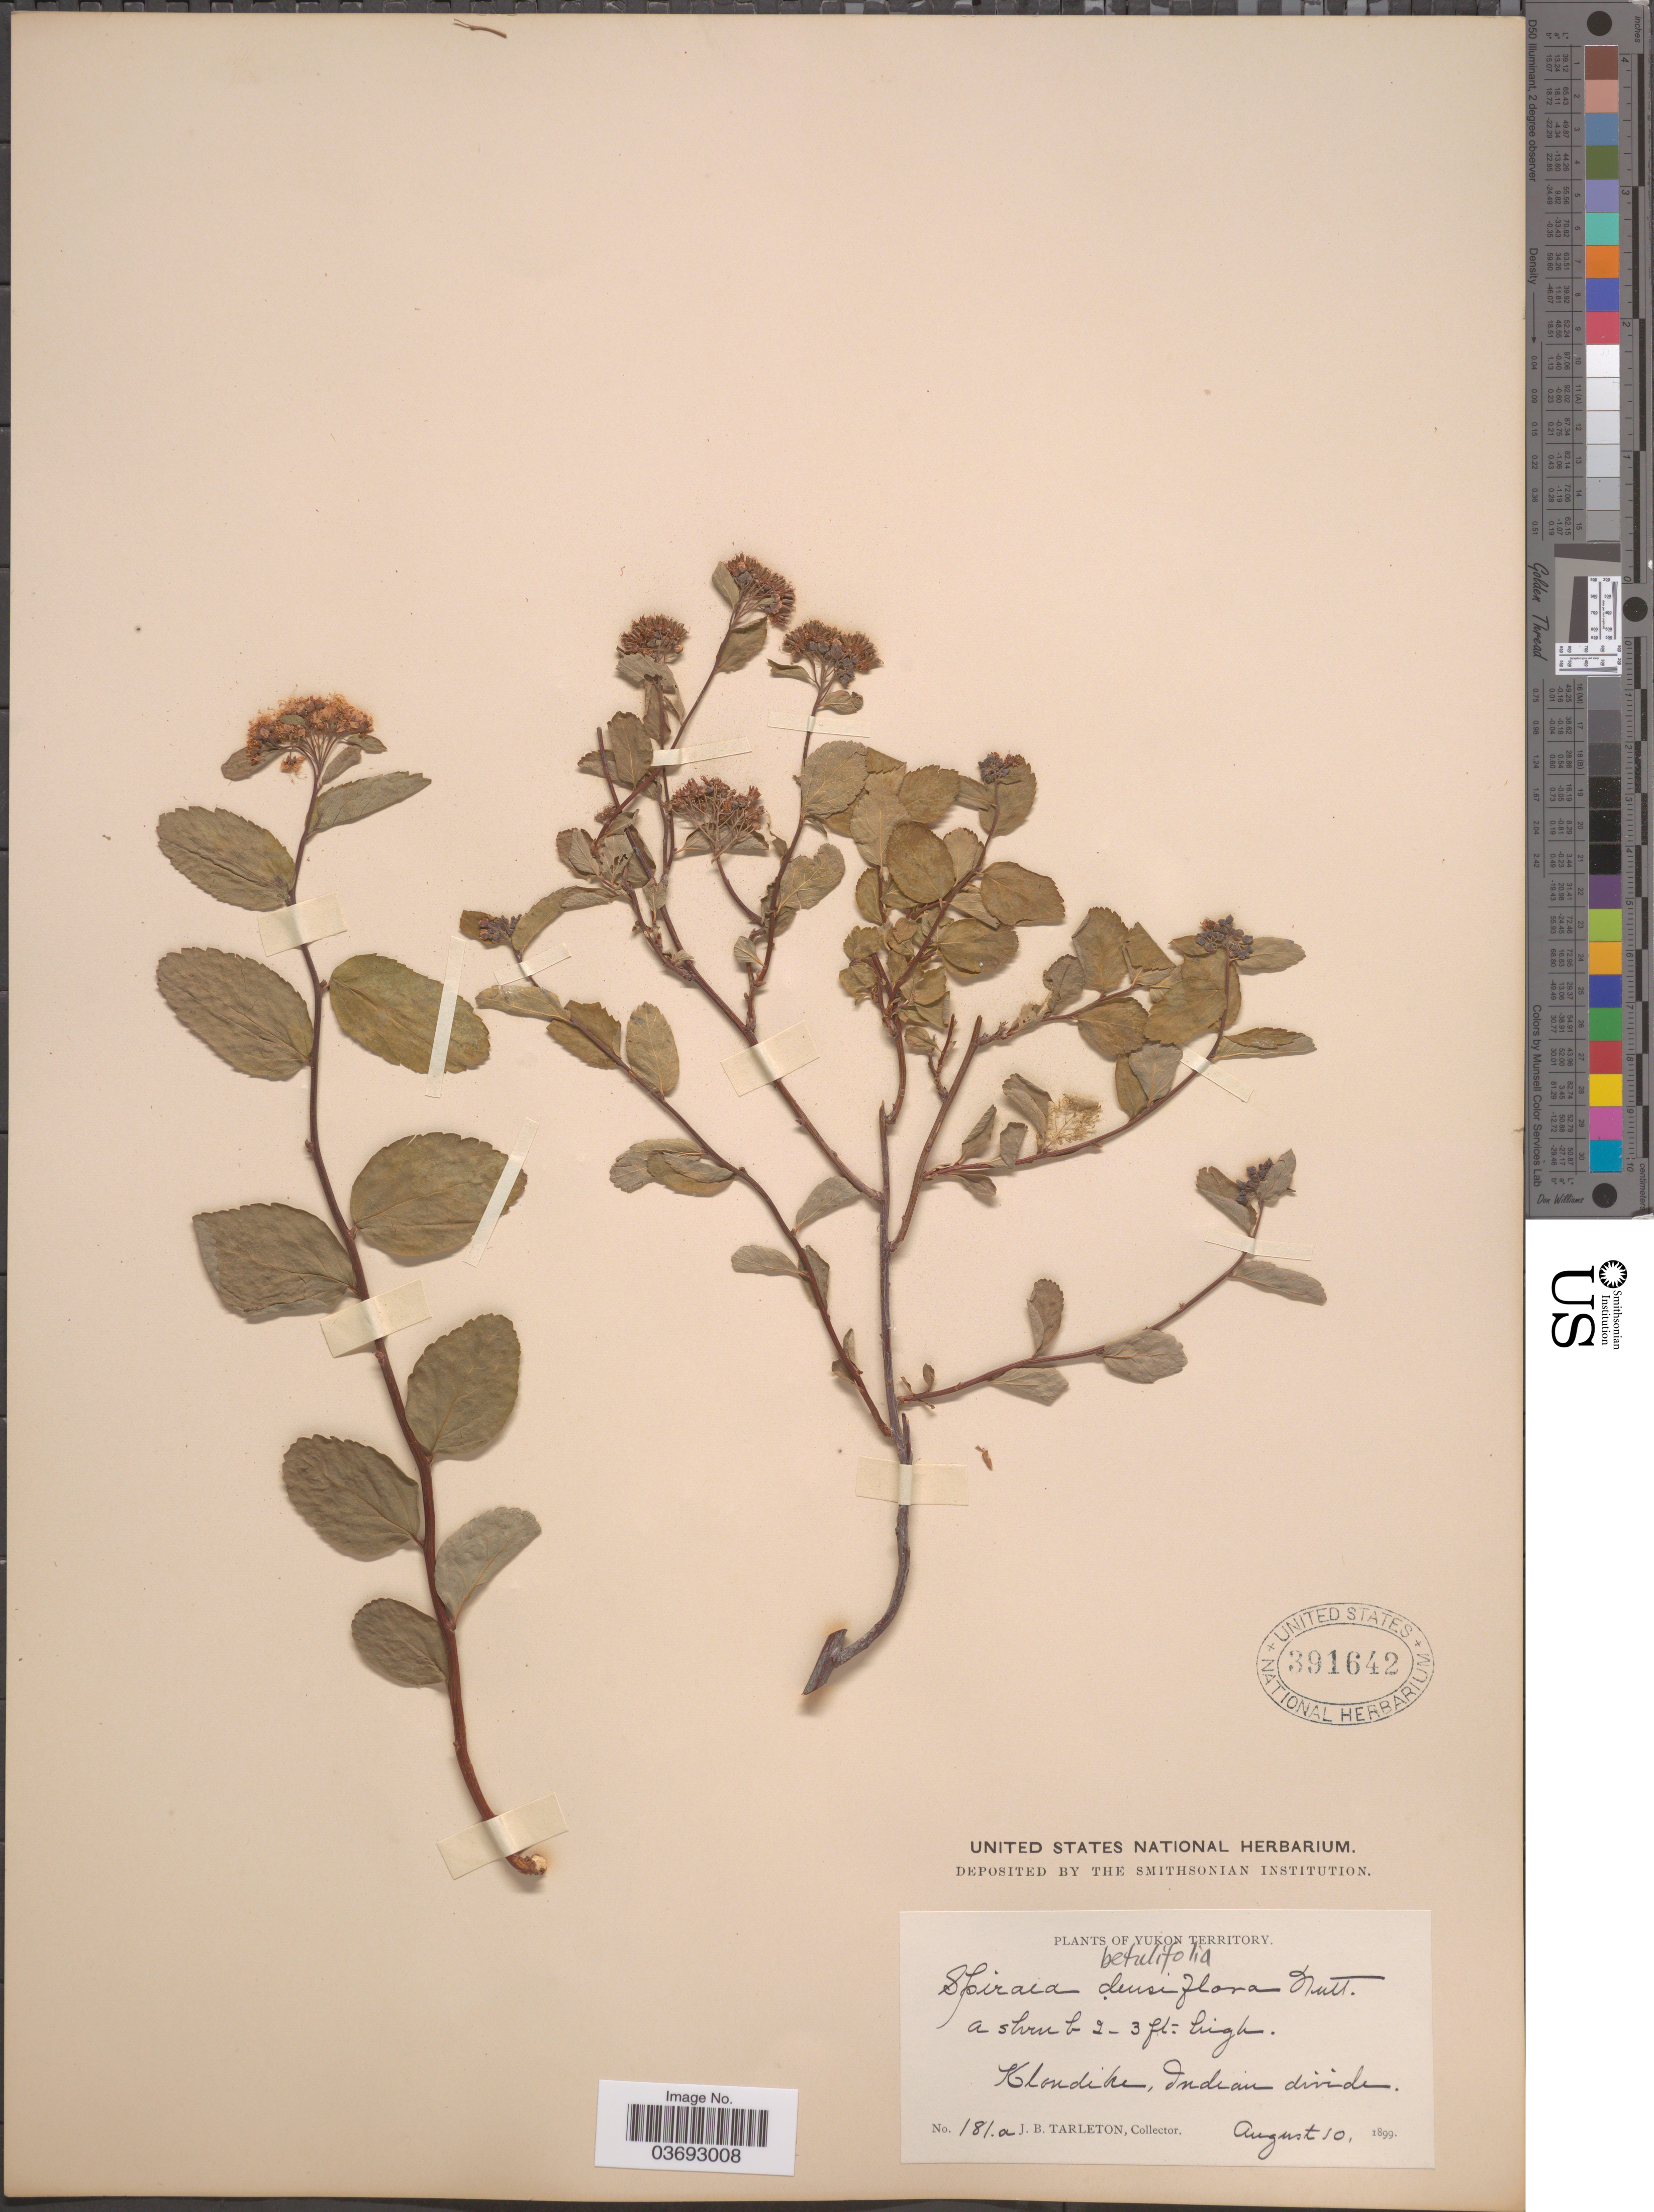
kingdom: Plantae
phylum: Tracheophyta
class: Magnoliopsida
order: Rosales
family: Rosaceae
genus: Spiraea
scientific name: Spiraea stevenii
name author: (C.K. Schneid.) Rydb.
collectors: J. Tarleton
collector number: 181a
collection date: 1899-08-10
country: Canada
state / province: Yukon Territory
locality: Klondike, Indian divide.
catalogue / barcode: US 391642